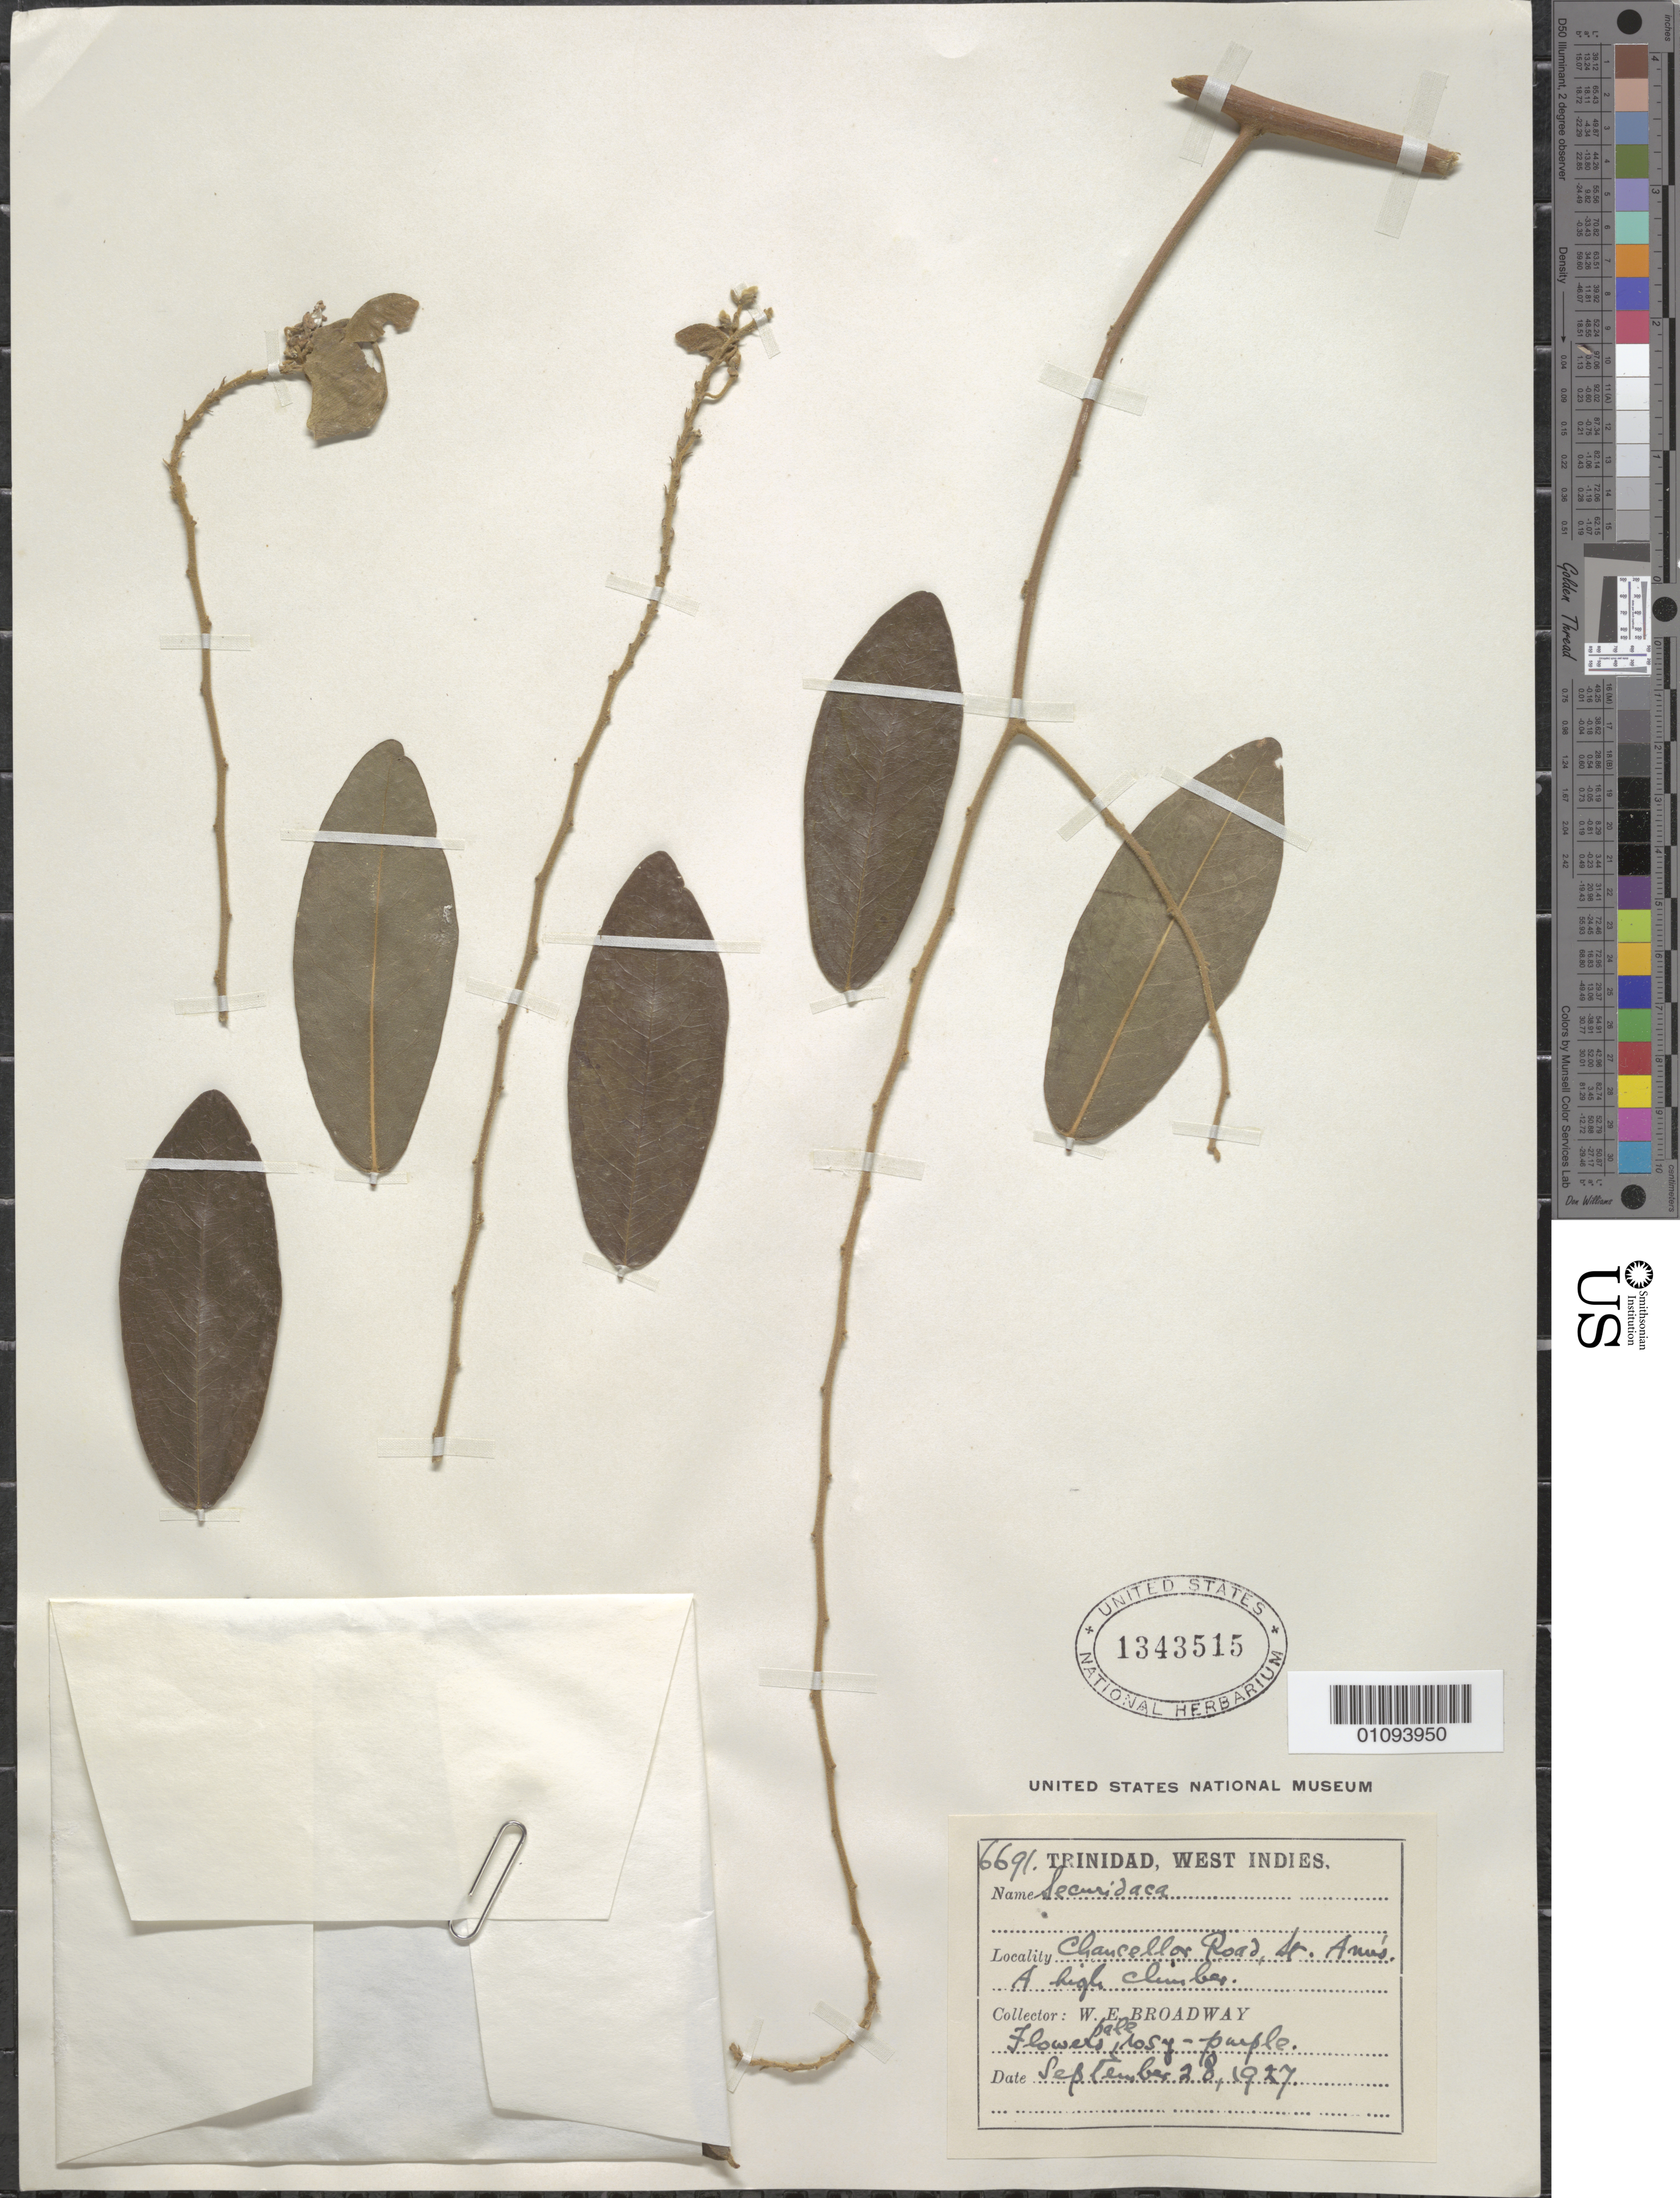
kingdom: Plantae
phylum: Tracheophyta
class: Magnoliopsida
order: Fabales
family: Polygalaceae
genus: Securidaca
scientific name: Securidaca tenuifolia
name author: Chodat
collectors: W. E. Broadway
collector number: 6691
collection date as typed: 28 Sep 1927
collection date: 1927-09-28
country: Trinidad and Tobago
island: Trinidad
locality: Chancellor Road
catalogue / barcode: US 1343515